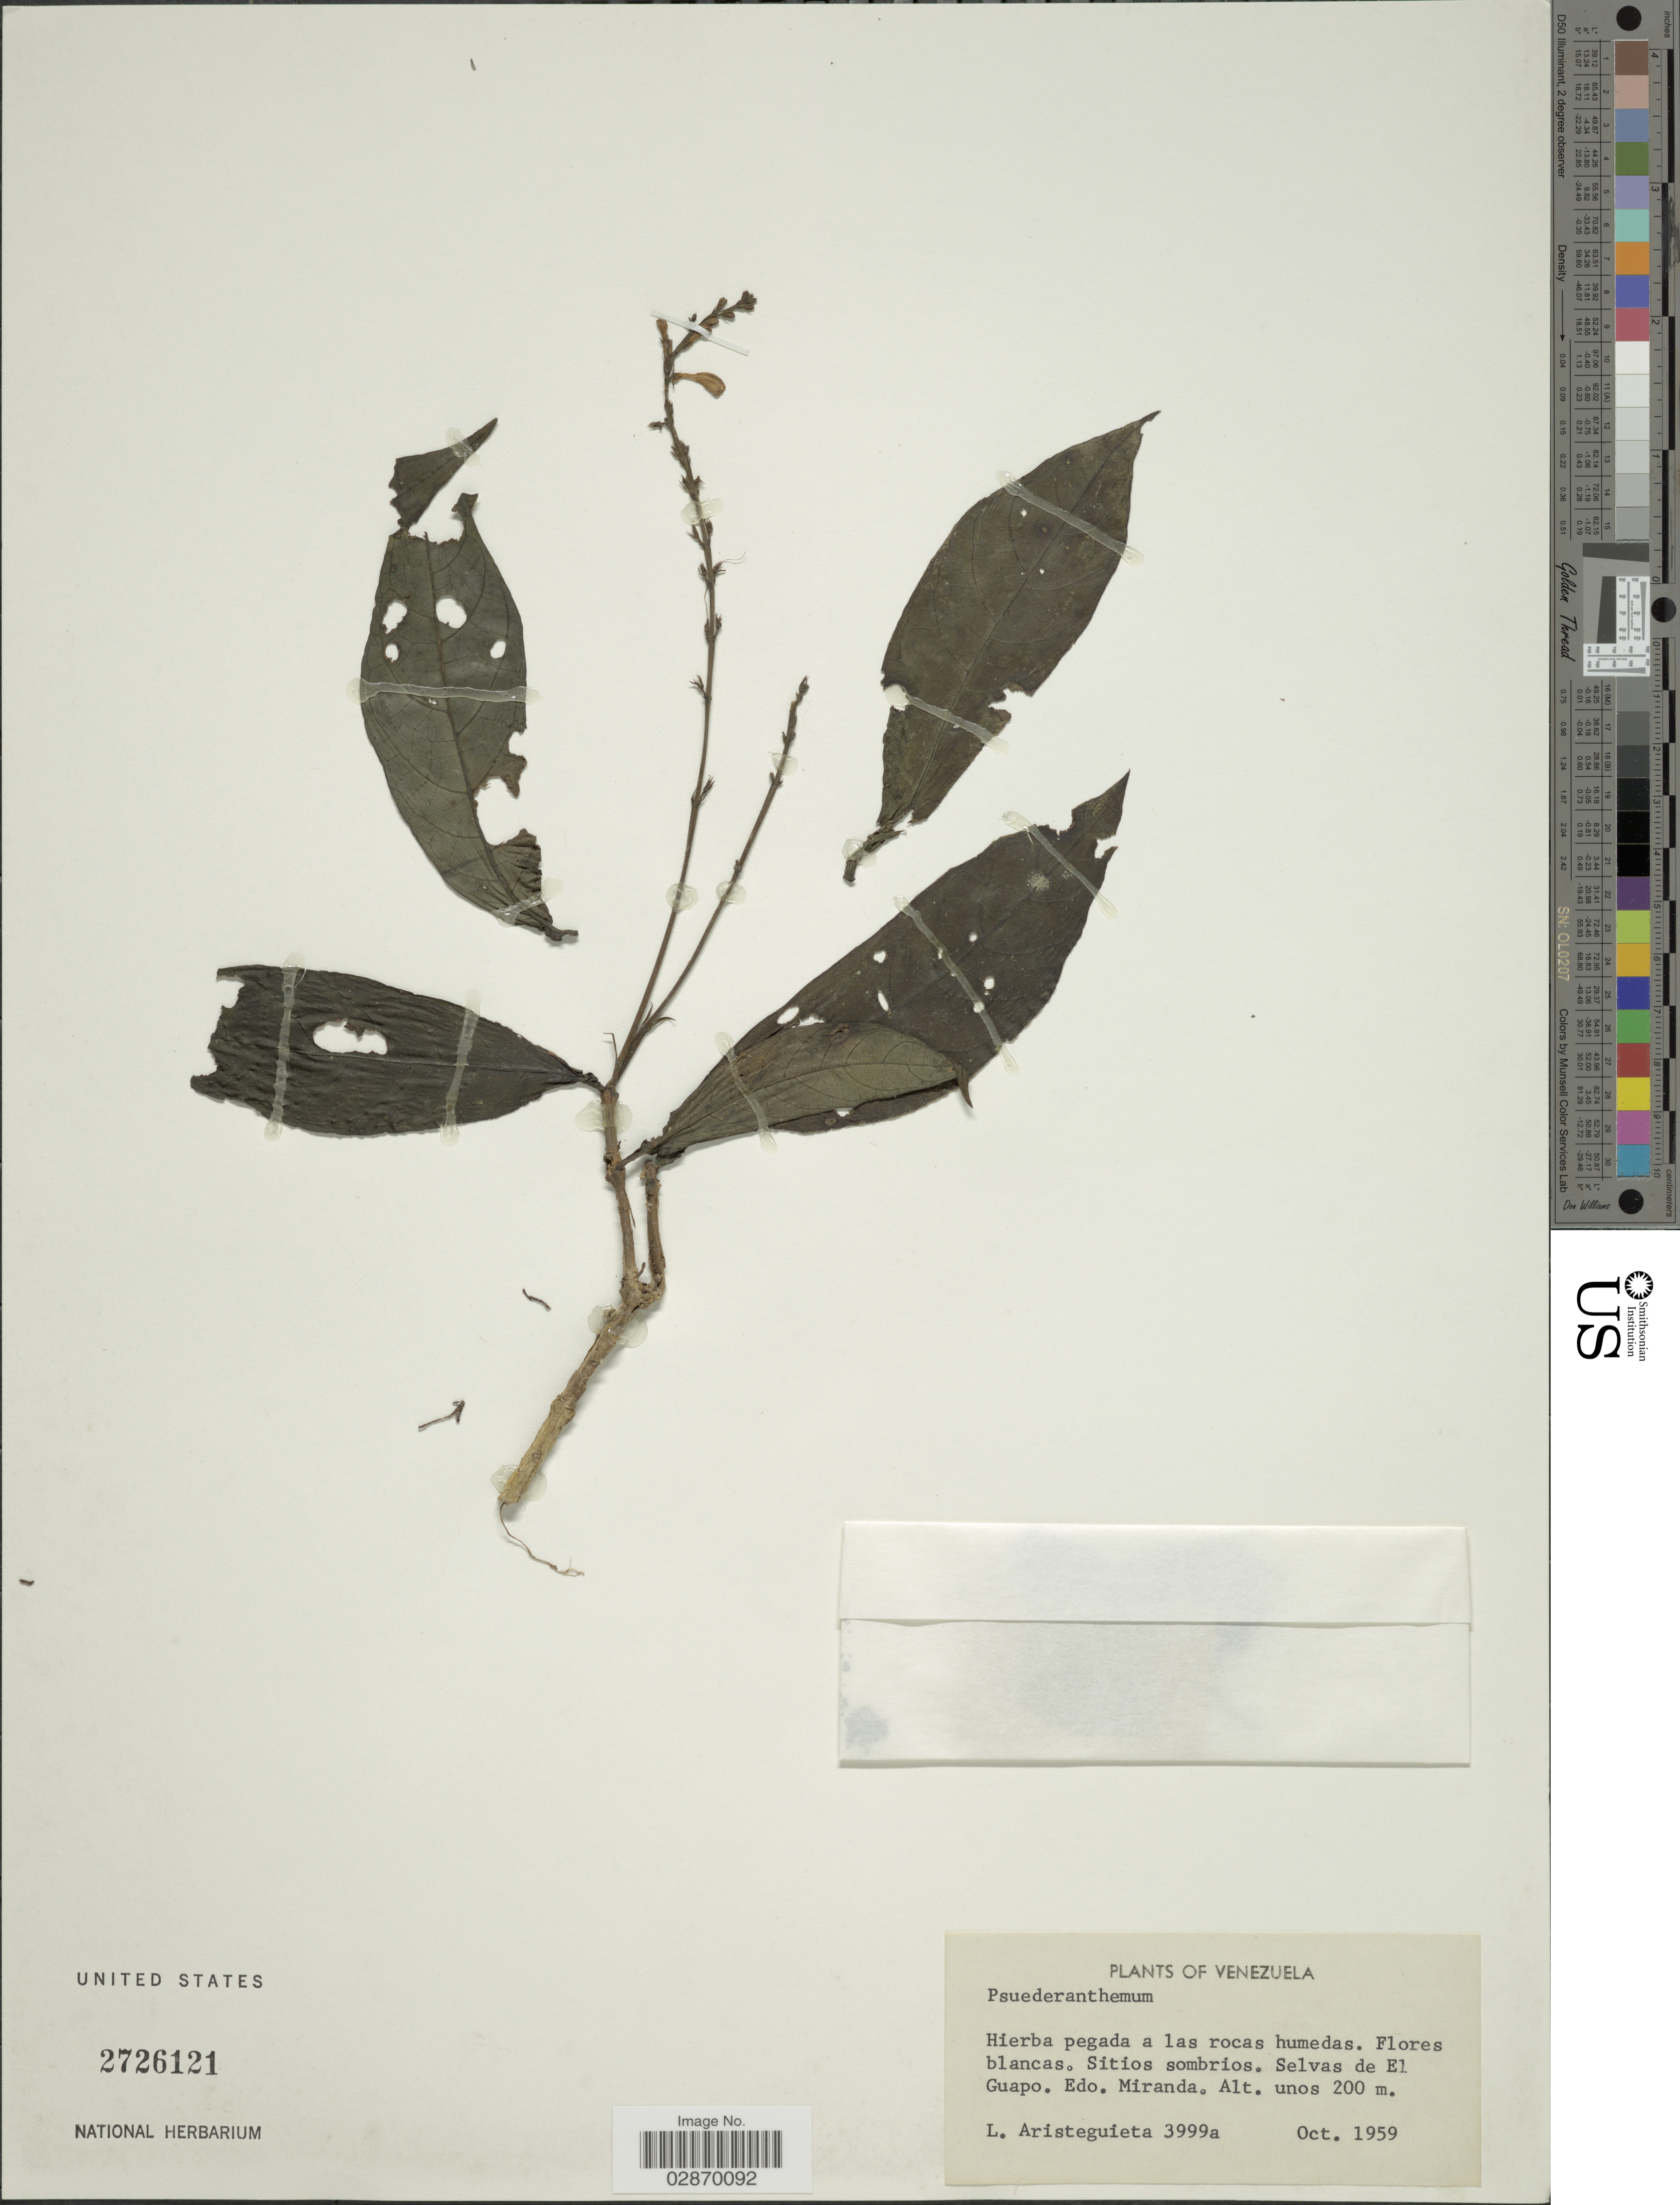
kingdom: Plantae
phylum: Tracheophyta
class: Magnoliopsida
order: Lamiales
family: Acanthaceae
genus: Pseuderanthemum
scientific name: Pseuderanthemum sp.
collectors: L. Aristeguieta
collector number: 3999a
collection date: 1959-10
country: Venezuela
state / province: Miranda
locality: Selvas de El Guapo.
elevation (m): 200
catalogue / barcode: US 2726121